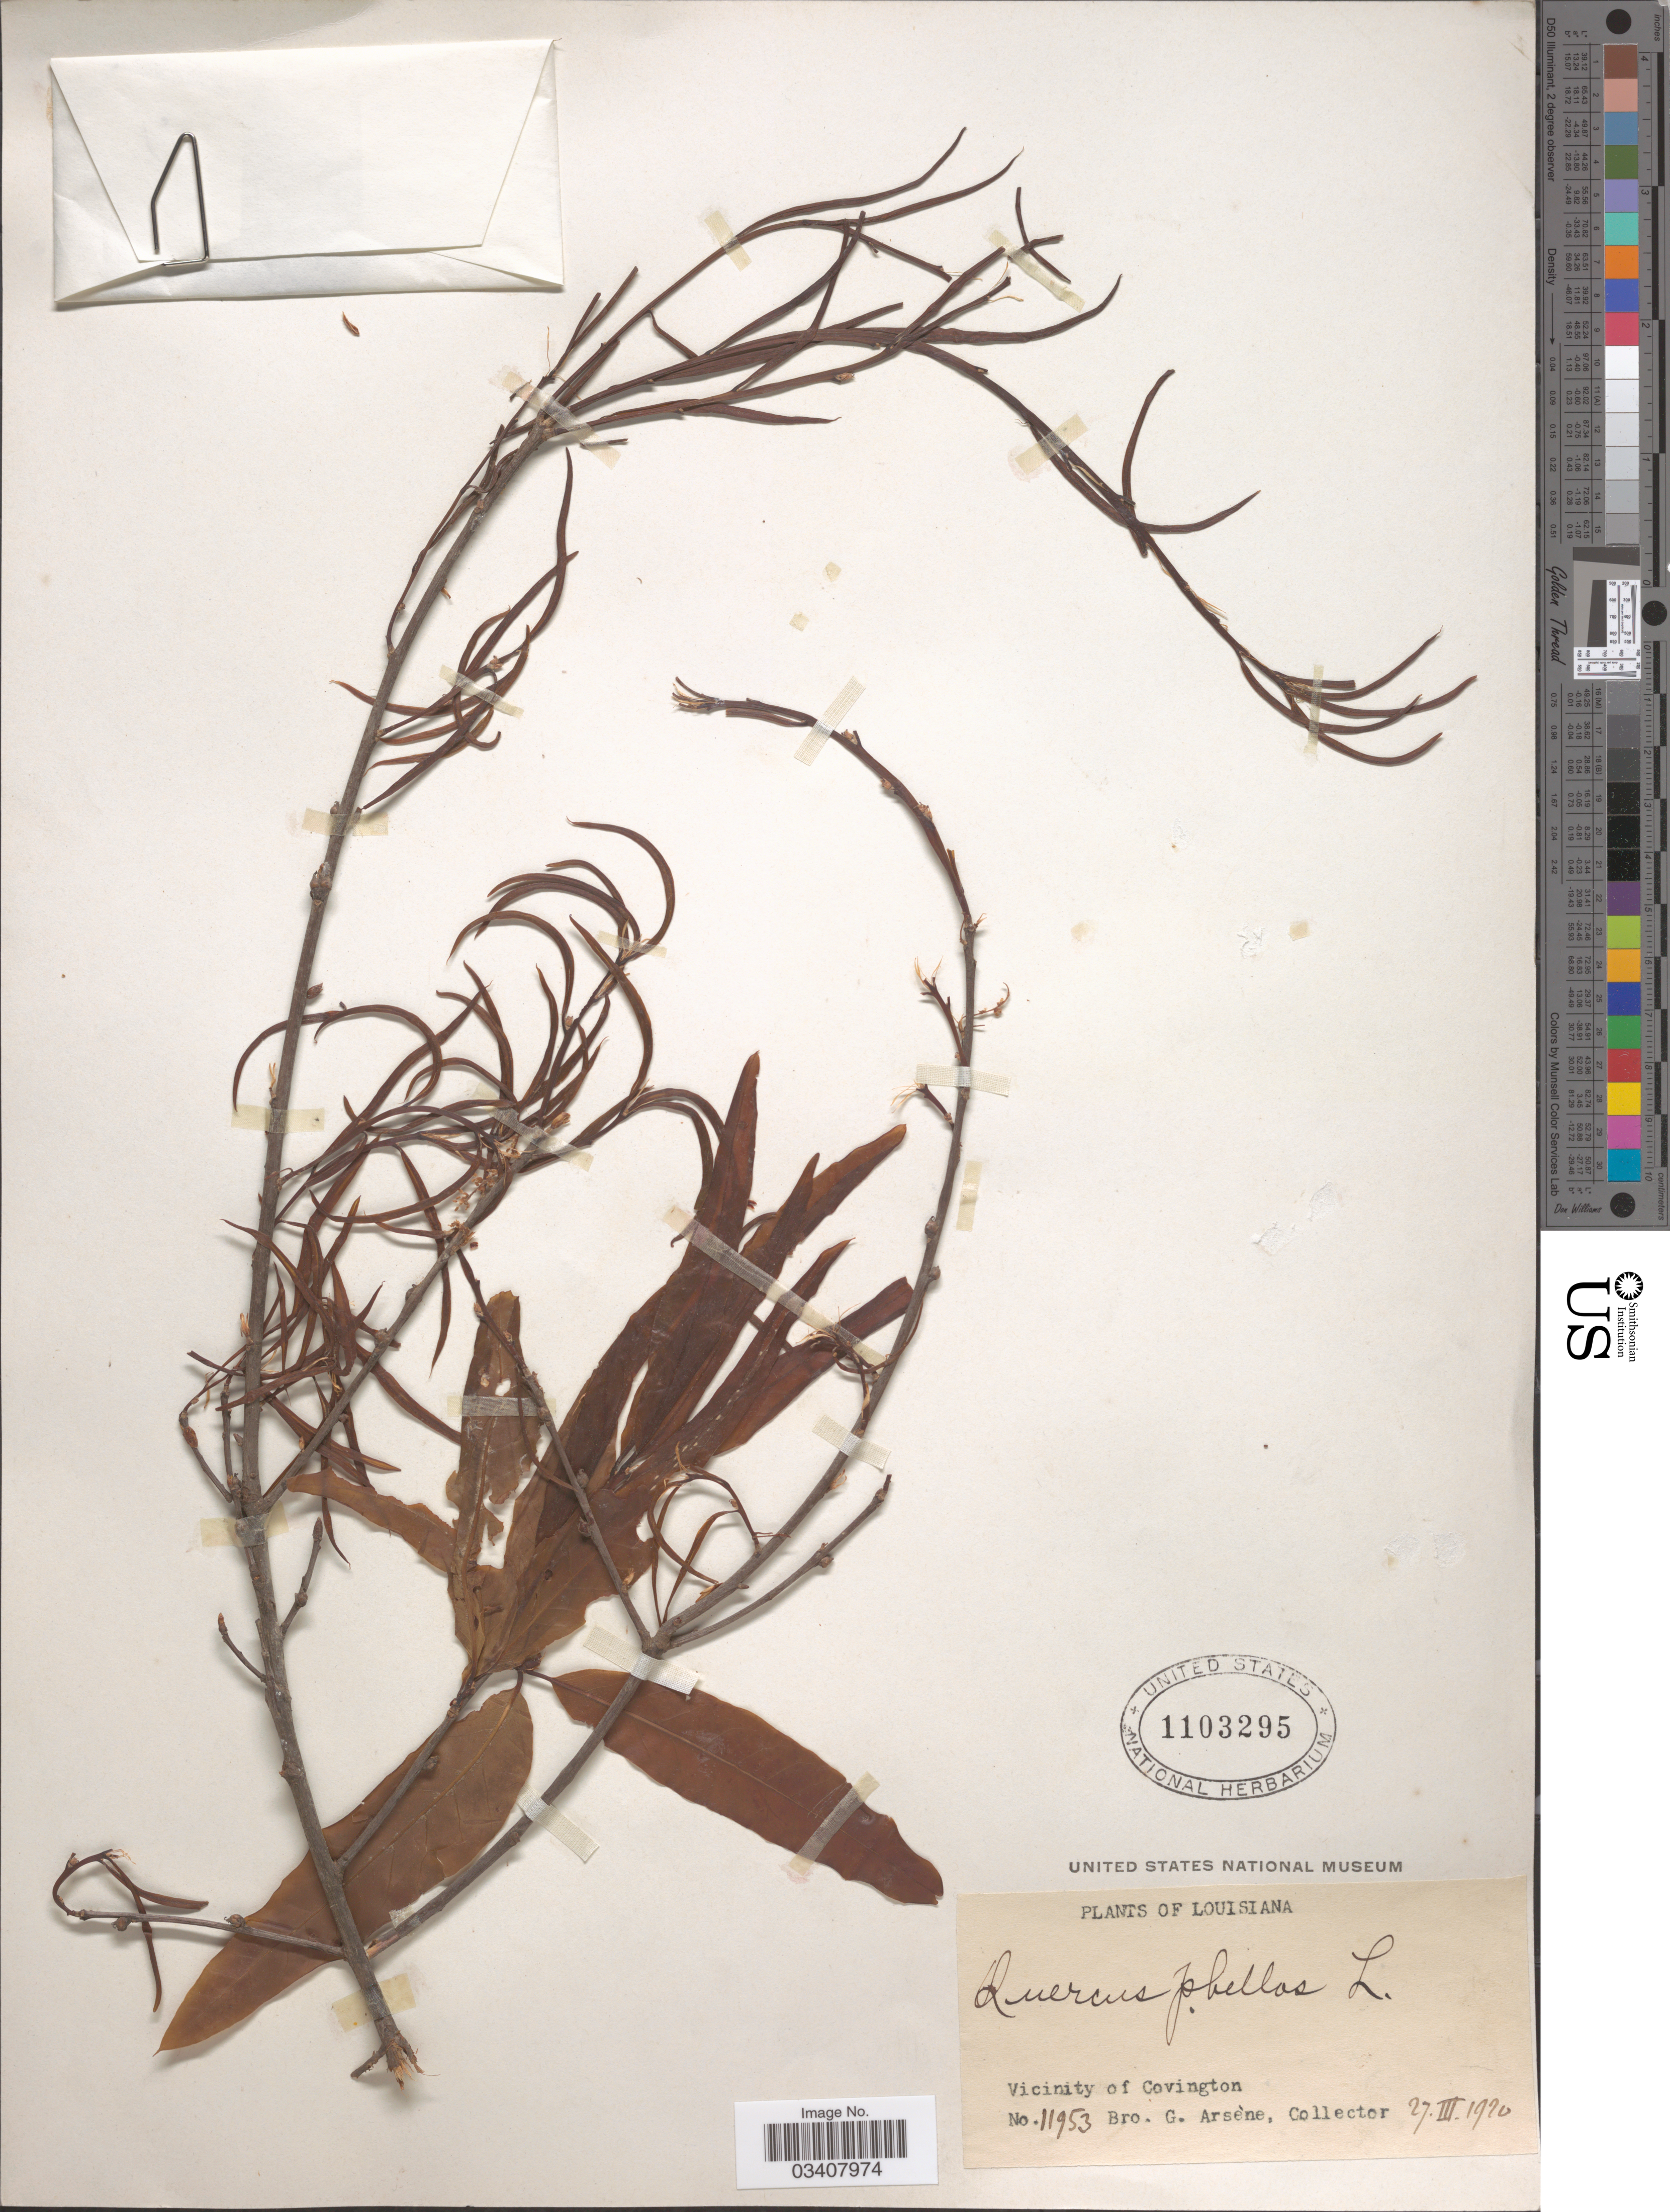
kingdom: Plantae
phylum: Tracheophyta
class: Magnoliopsida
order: Fagales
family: Fagaceae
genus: Quercus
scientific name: Quercus phellos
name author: L.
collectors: Bro. G. Arsène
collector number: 11953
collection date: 1920-03-27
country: United States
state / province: Louisiana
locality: Vicinity of Covington.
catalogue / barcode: US 1103295